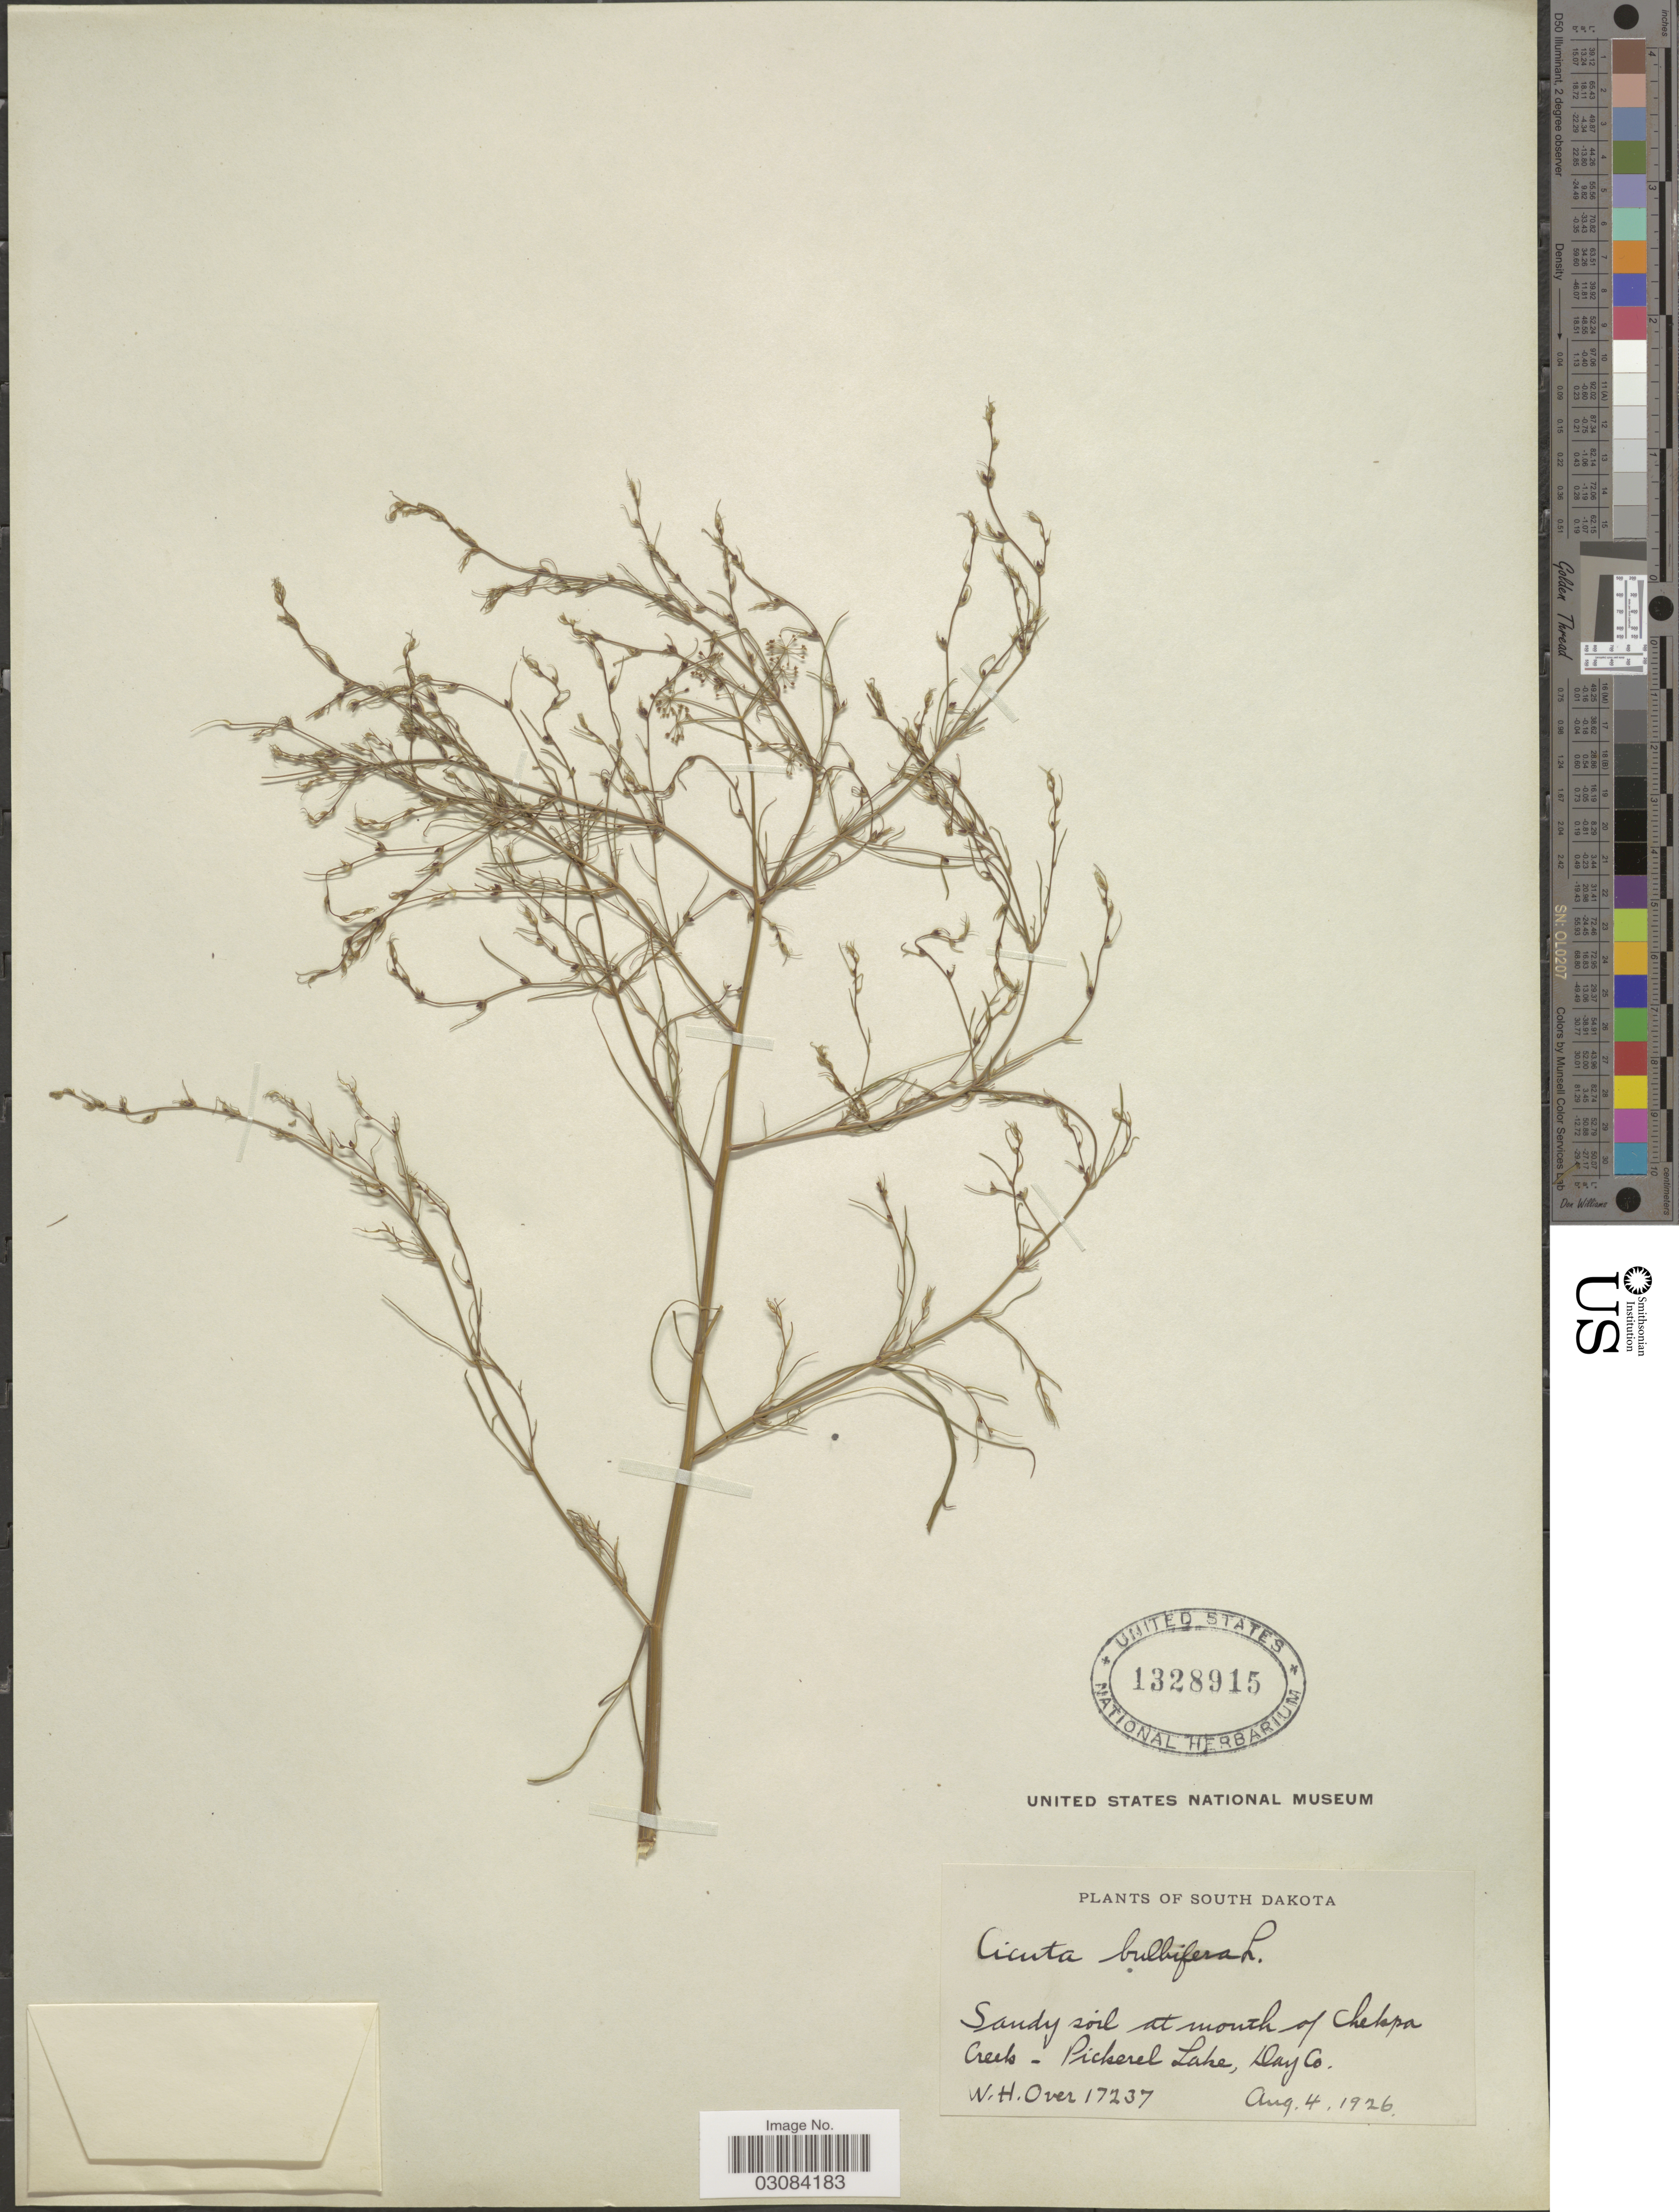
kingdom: Plantae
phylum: Tracheophyta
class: Magnoliopsida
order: Apiales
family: Apiaceae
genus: Cicuta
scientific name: Cicuta bulbifera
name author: L.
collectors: W. Over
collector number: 17237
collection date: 1926-08-04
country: United States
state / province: South Dakota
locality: Sandy soil at mouth of Chelapa Creeks - Pickerel Lake, Day Co.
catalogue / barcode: US 1328915